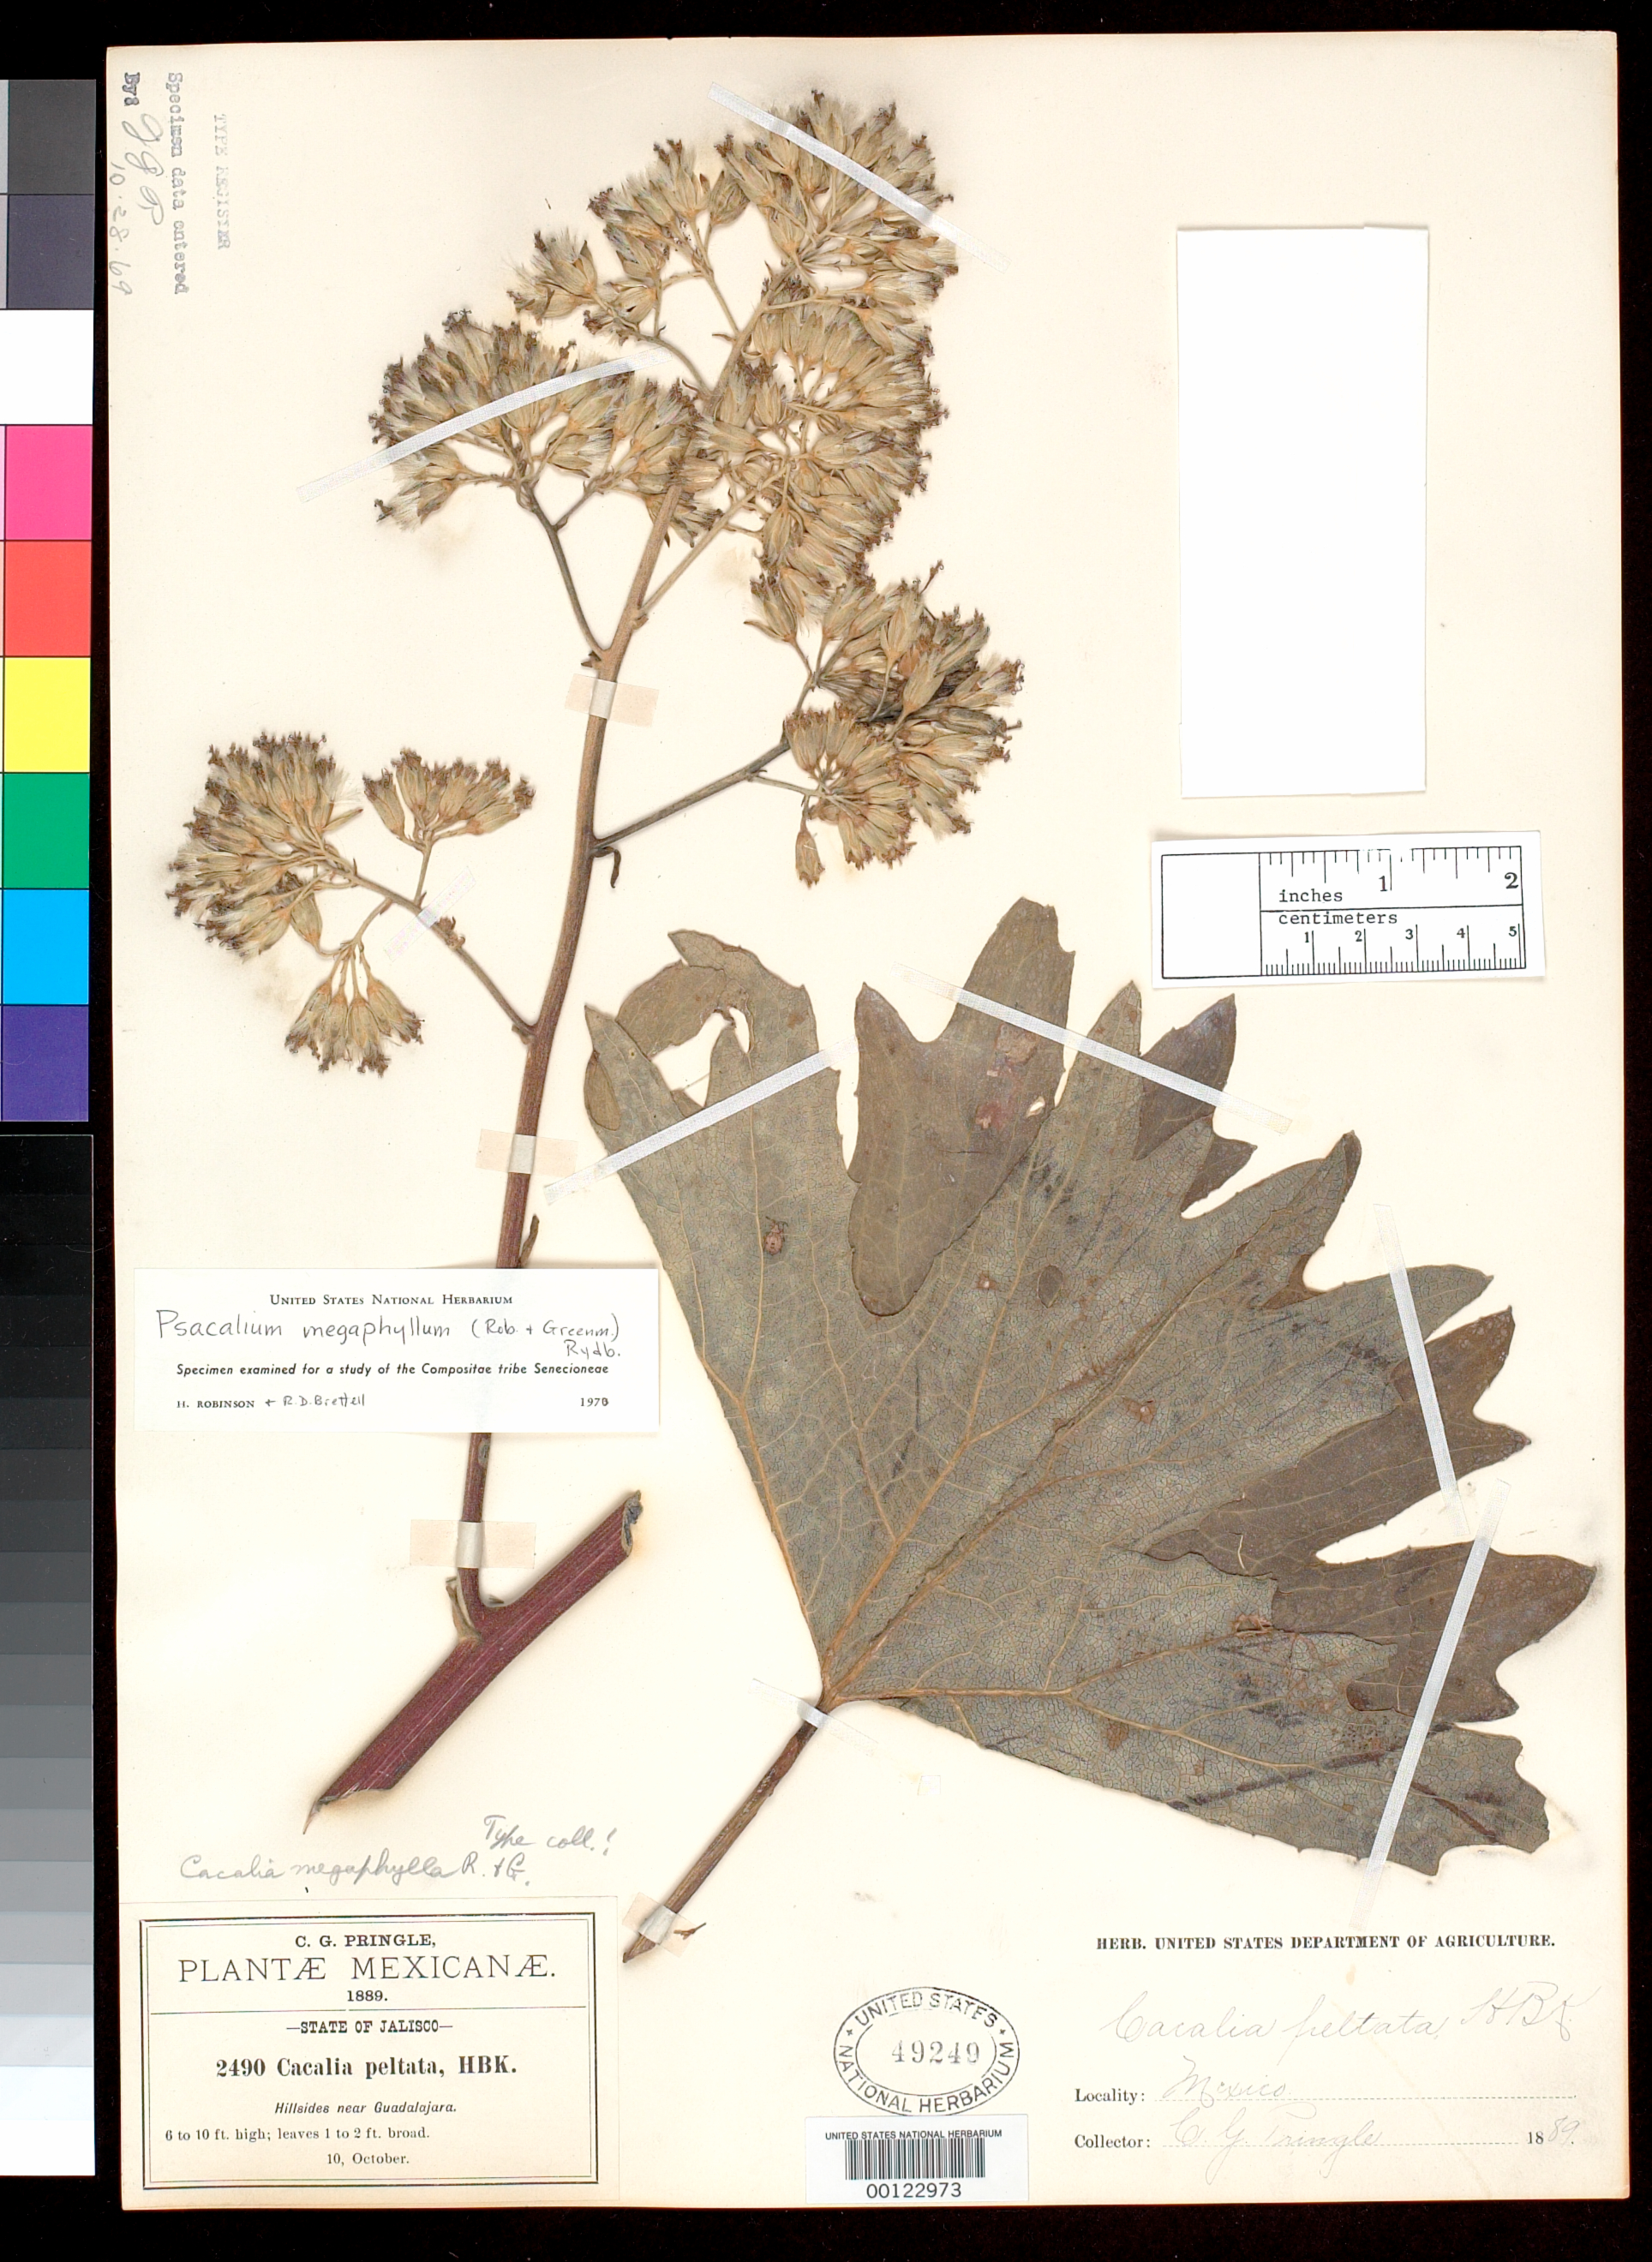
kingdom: Plantae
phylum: Tracheophyta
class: Magnoliopsida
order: Asterales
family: Asteraceae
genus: Cacalia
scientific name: Cacalia megaphylla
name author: B.L. Rob. & Greenm.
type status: Isotype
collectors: C. G. Pringle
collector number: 2490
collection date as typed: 10 Oct 1889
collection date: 1889-10-10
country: Mexico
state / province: Jalisco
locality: Guadalajara.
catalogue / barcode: US 49249